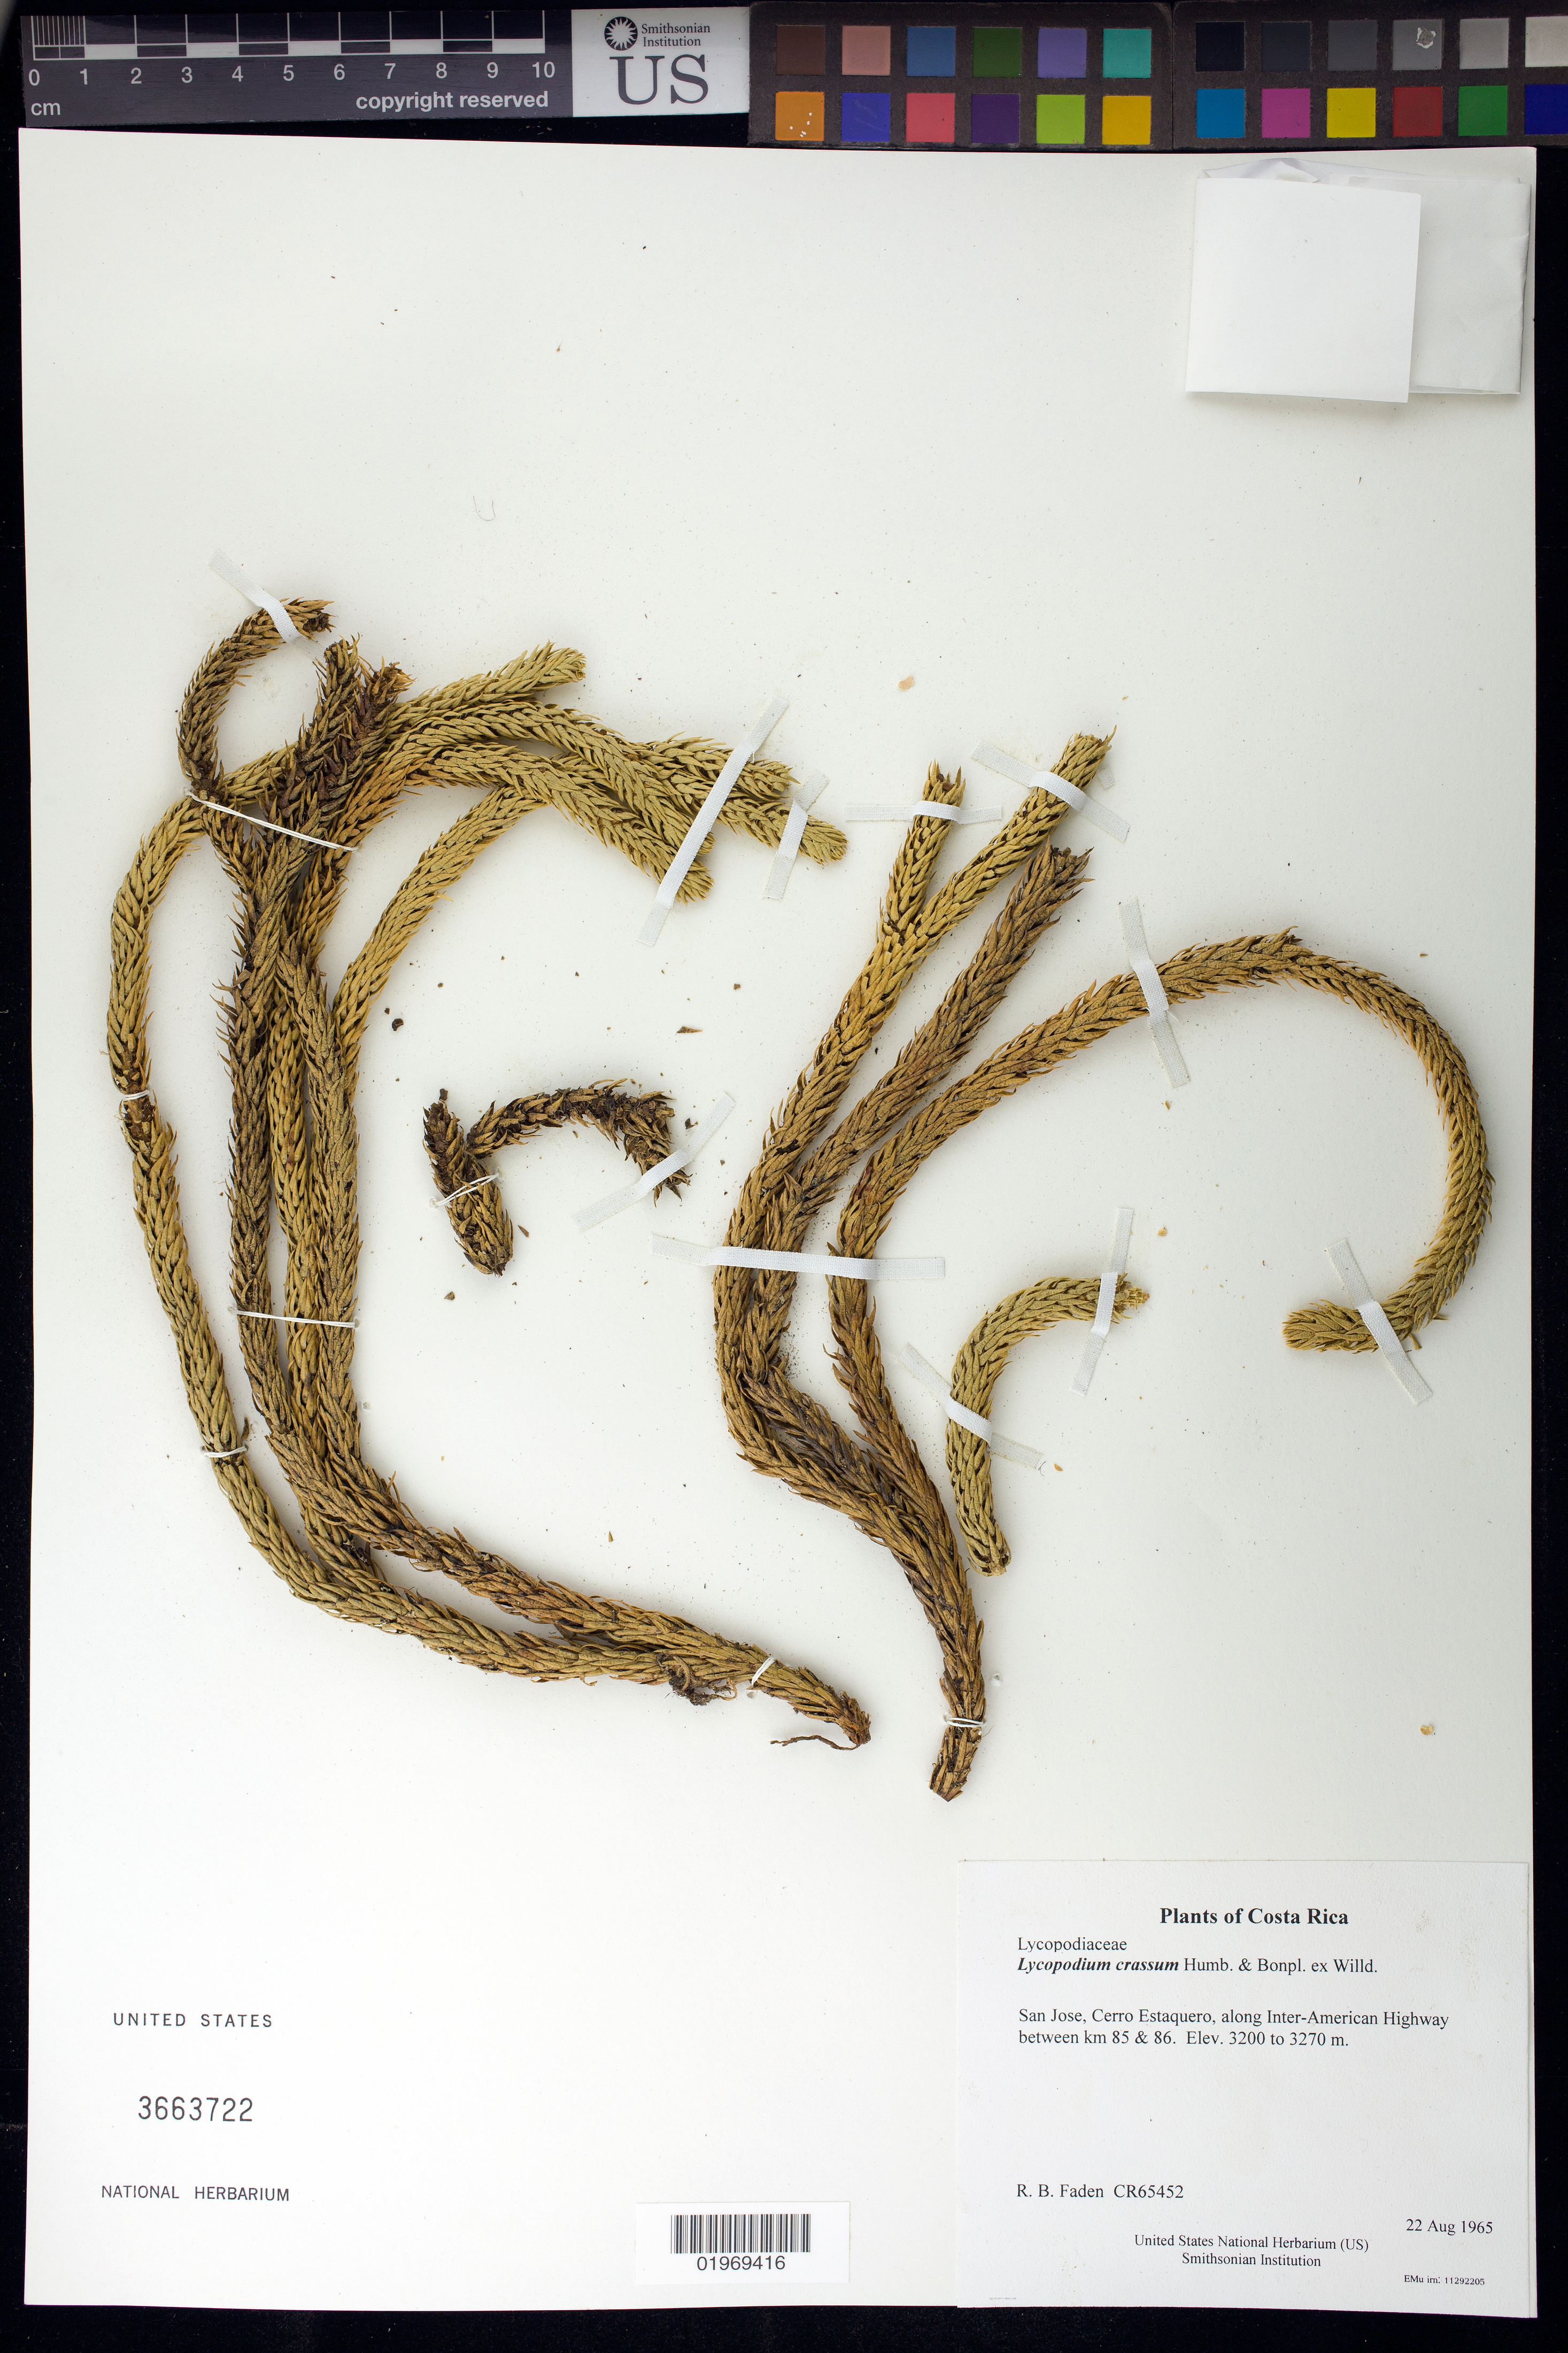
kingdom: Plantae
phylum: Tracheophyta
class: Lycopodiopsida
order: Lycopodiales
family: Lycopodiaceae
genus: Phlegmariurus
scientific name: Phlegmariurus crassus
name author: (Humb. & Bonpl. ex Willd.) B. Øllg.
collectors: R. B. Faden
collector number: CR65452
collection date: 1965-08-22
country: Costa Rica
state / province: San Jose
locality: Cerro Estaquero, along Inter-American Highway between km 85 & 86.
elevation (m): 3200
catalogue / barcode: US 3663722